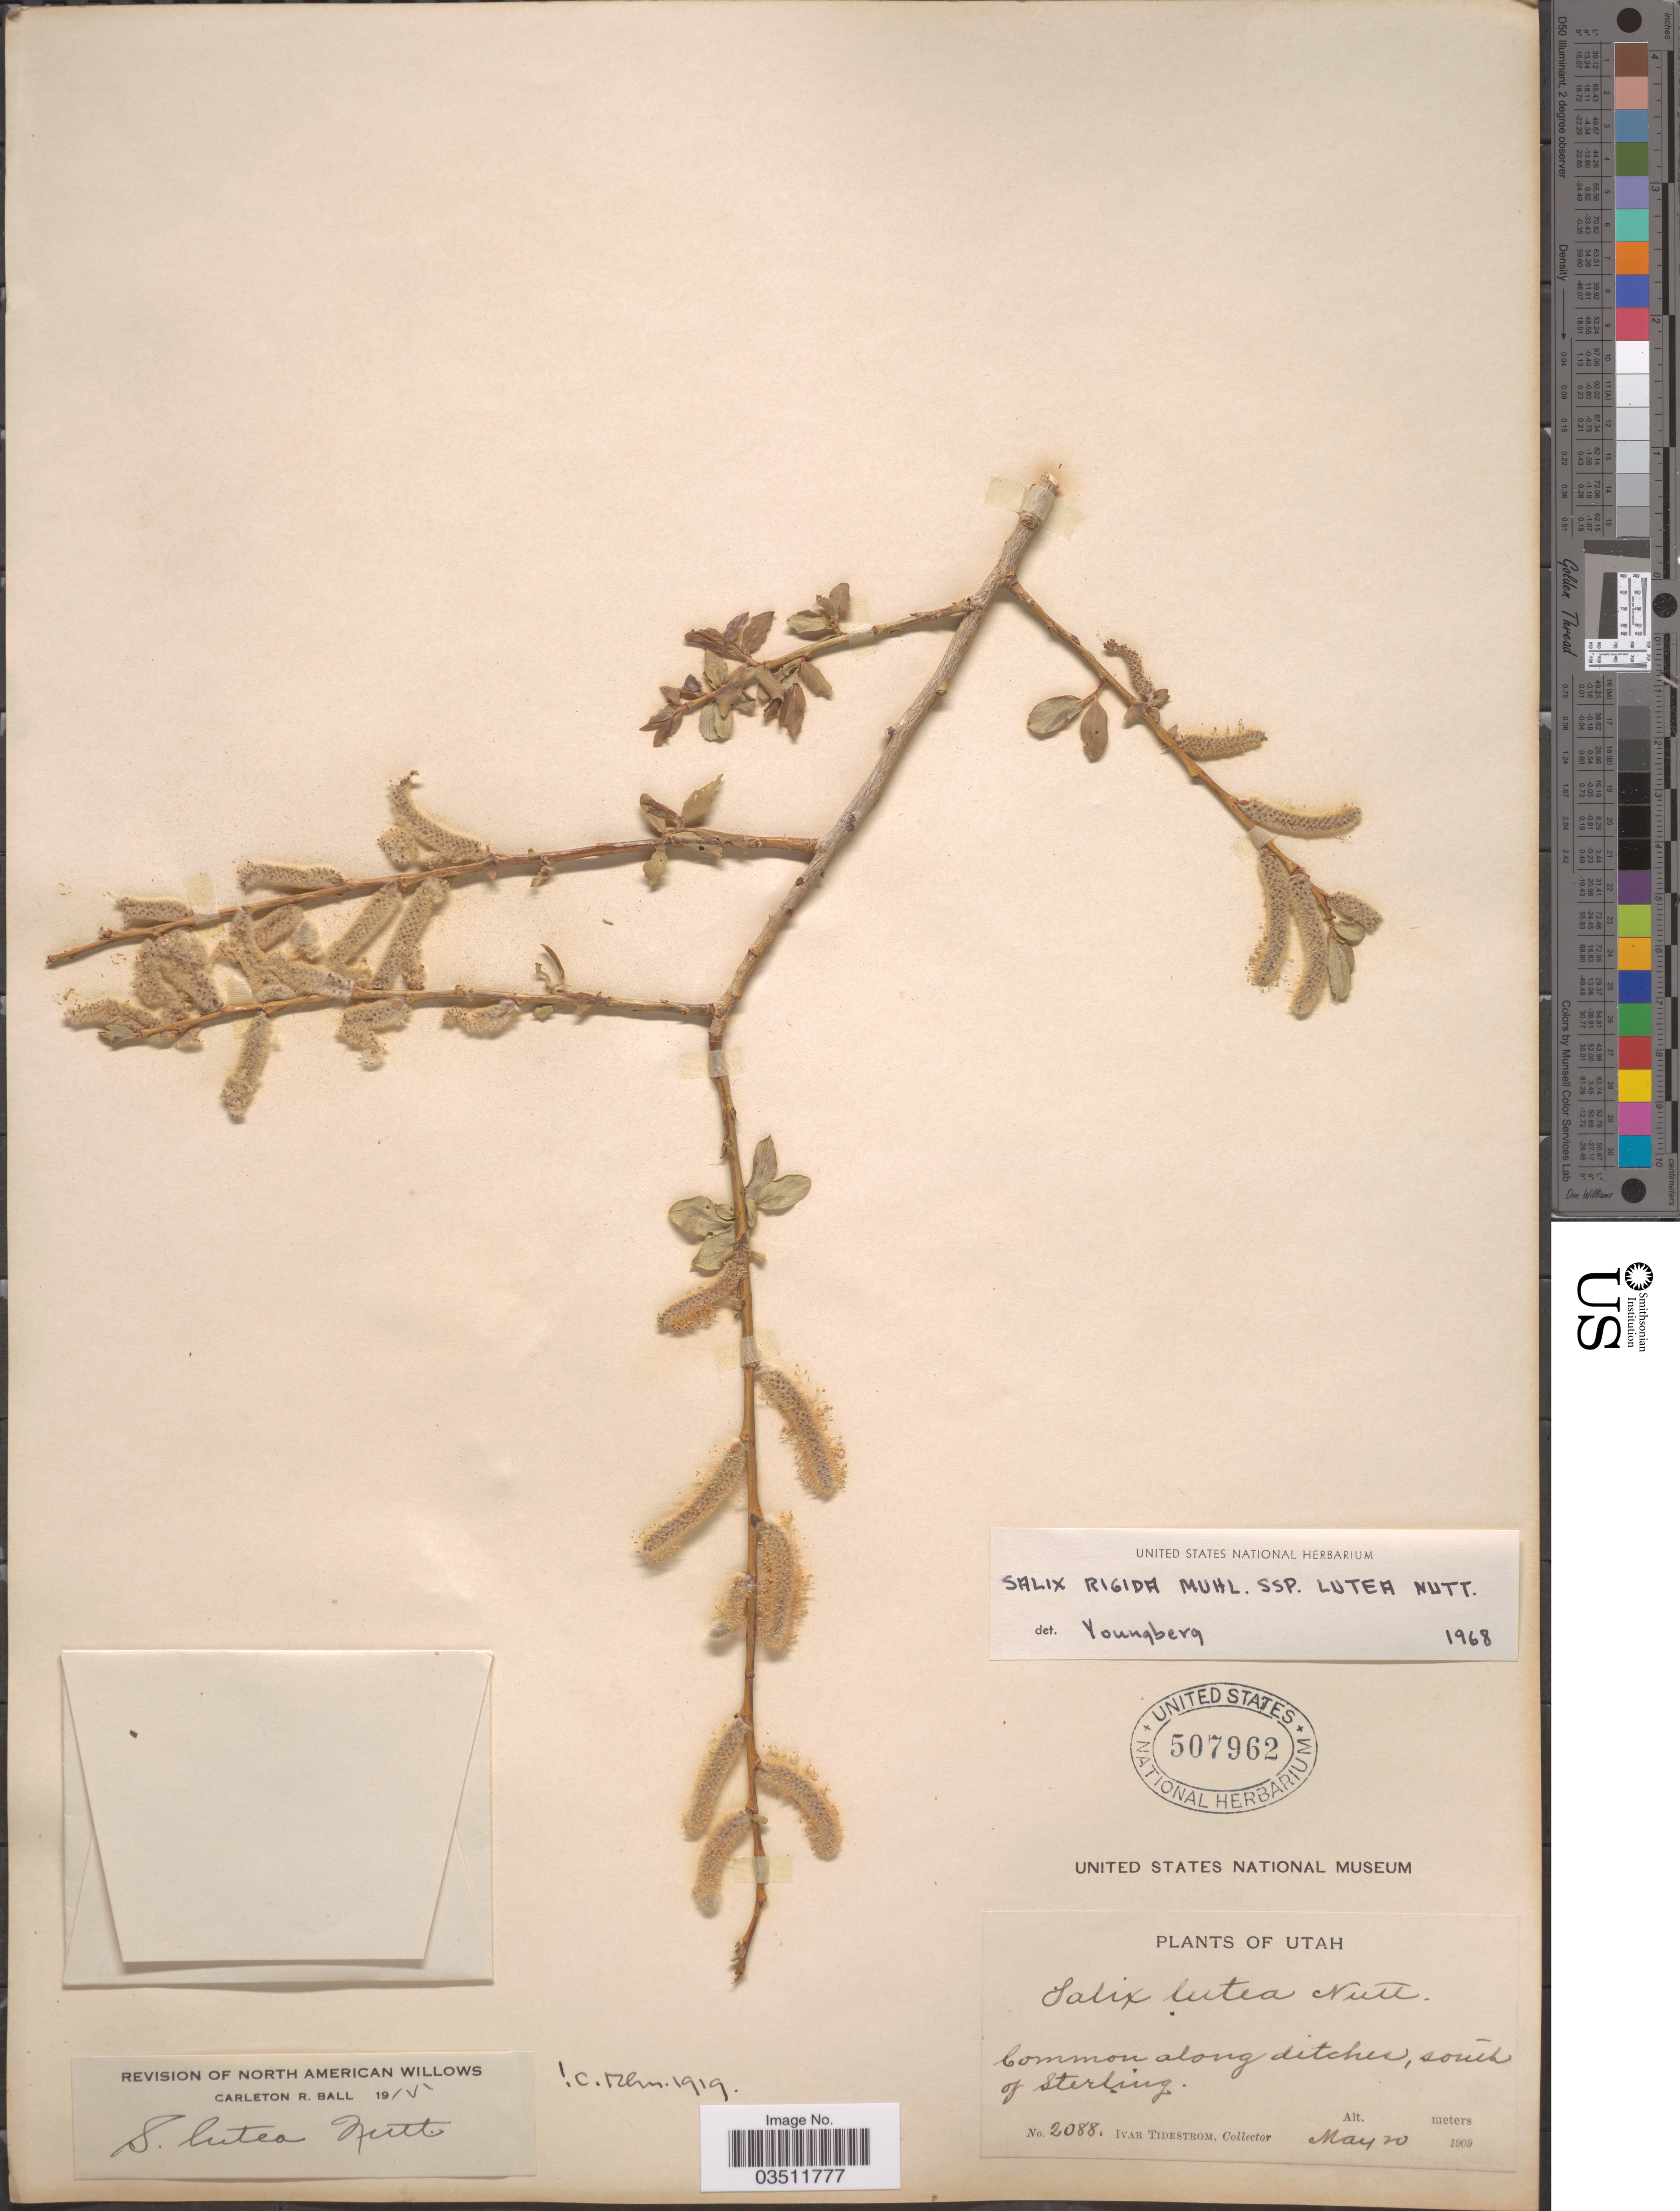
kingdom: Plantae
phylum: Tracheophyta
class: Magnoliopsida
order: Malpighiales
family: Salicaceae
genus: Salix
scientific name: Salix lutea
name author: Nutt.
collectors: I. F. Tidestrom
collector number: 2088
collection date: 1909-05-20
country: United States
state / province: Utah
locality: South of Sterling.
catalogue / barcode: US 507962